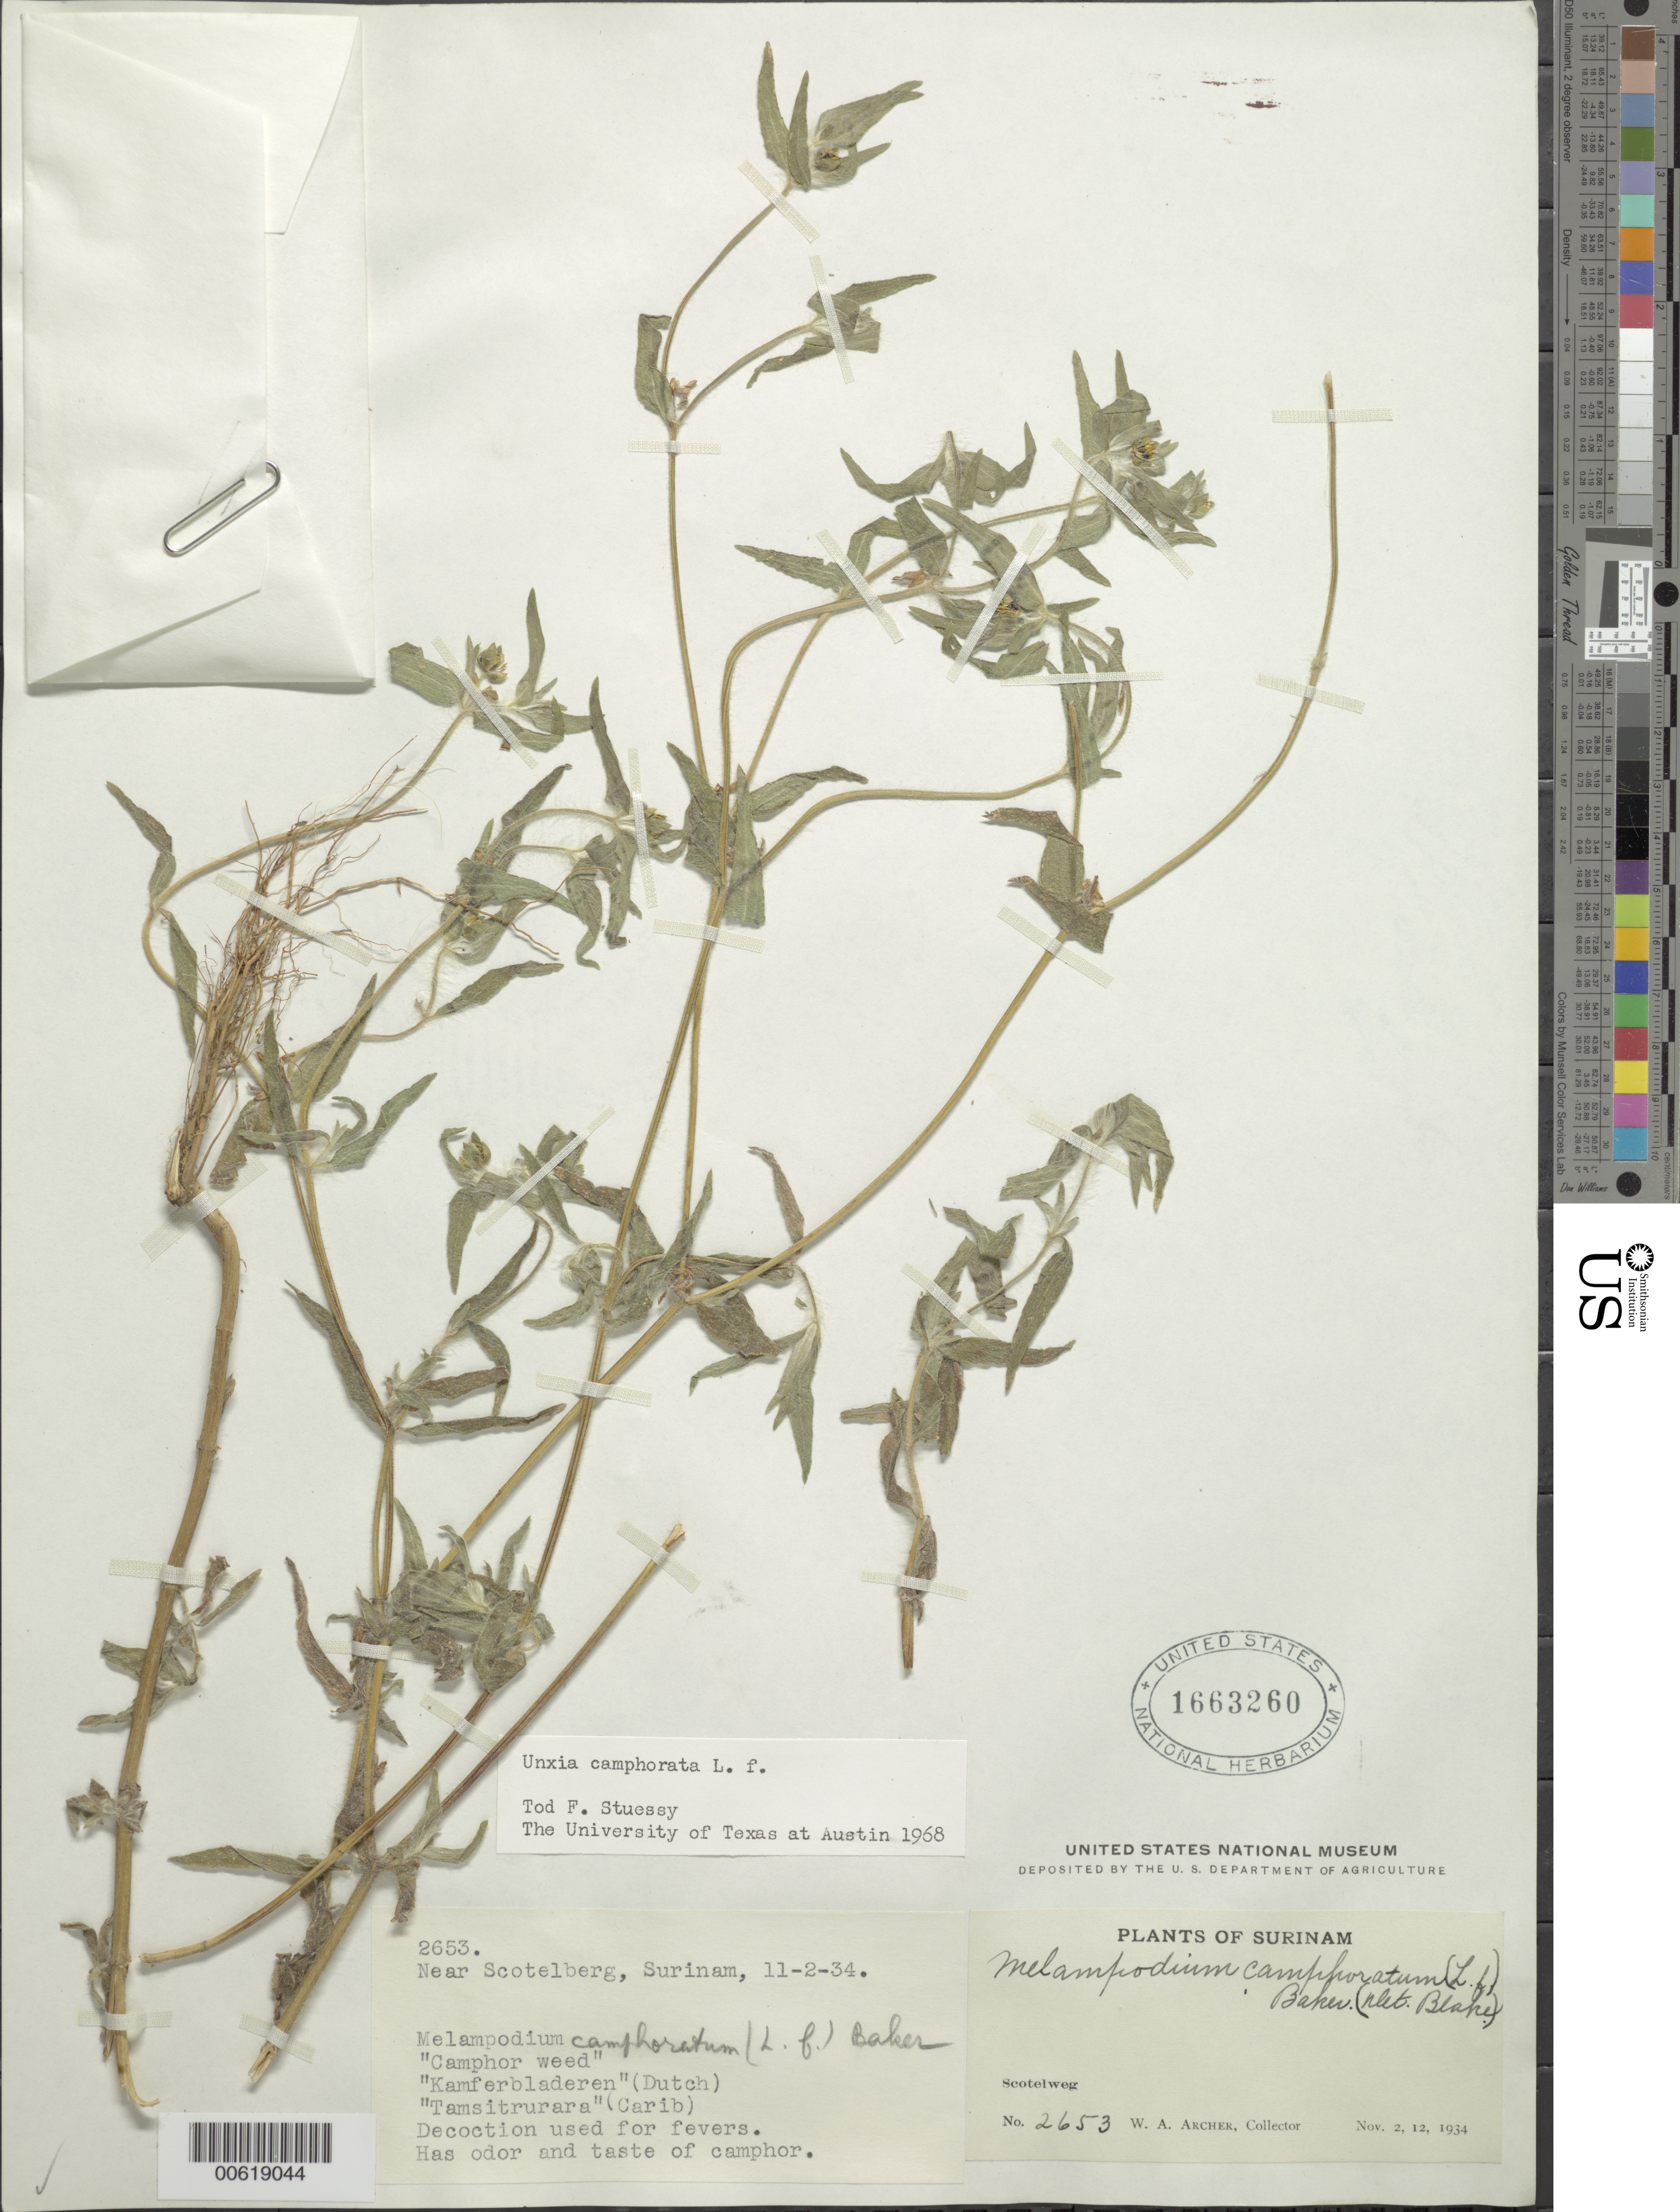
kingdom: Plantae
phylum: Tracheophyta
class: Magnoliopsida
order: Asterales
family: Asteraceae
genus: Unxia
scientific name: Unxia camphorata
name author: L. f.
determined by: Stuessy, T. F.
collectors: W. A. Archer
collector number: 2653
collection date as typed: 2-Nov-34 or 12-Nov-34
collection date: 1934-11-02 or 1934-11-12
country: Suriname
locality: Scotelweg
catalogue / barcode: US 1663260